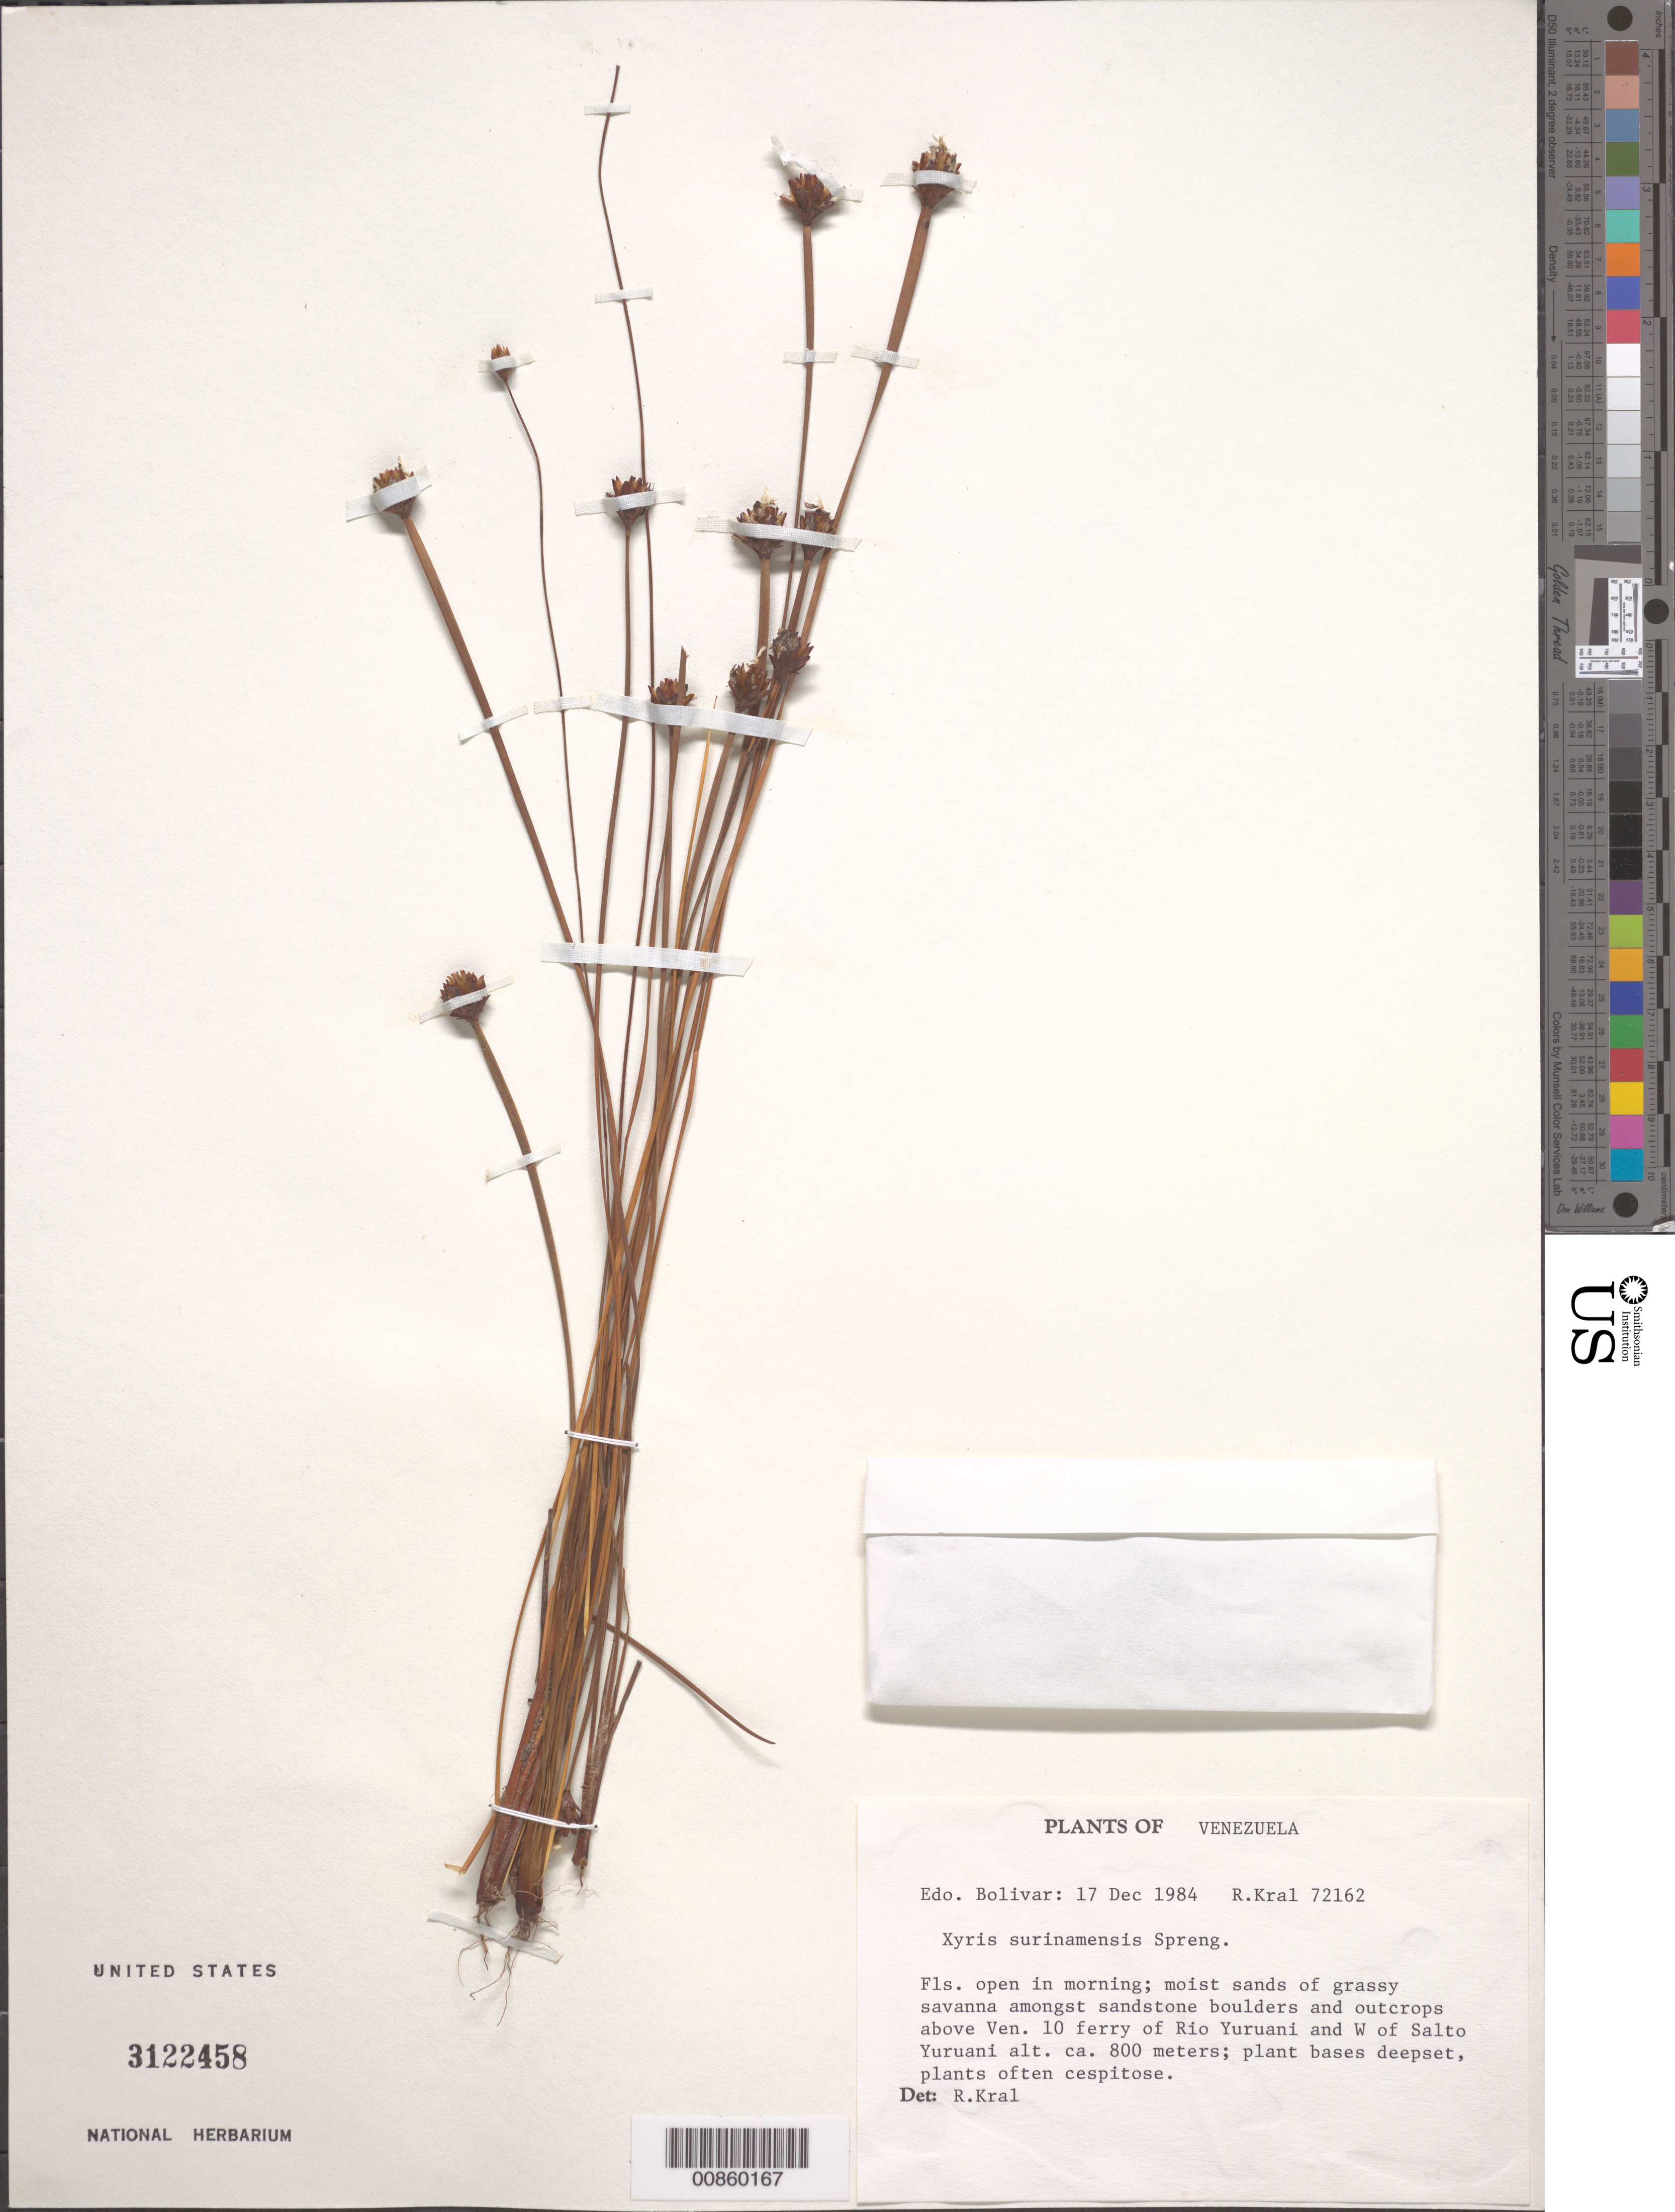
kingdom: Plantae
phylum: Tracheophyta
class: Liliopsida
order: Poales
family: Xyridaceae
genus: Xyris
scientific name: Xyris surinamensis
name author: A. Spreng.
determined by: Kral, Robert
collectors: R. Kral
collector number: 72162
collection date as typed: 17-Dec-84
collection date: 1984-12-17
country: Venezuela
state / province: Bolívar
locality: Río Yuruani, W of Salto Yuruani, Ven. 10 ferry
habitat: Moist sands of grassy savanna amongst sandstone boulders and outcrops.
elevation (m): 800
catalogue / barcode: US 3122458